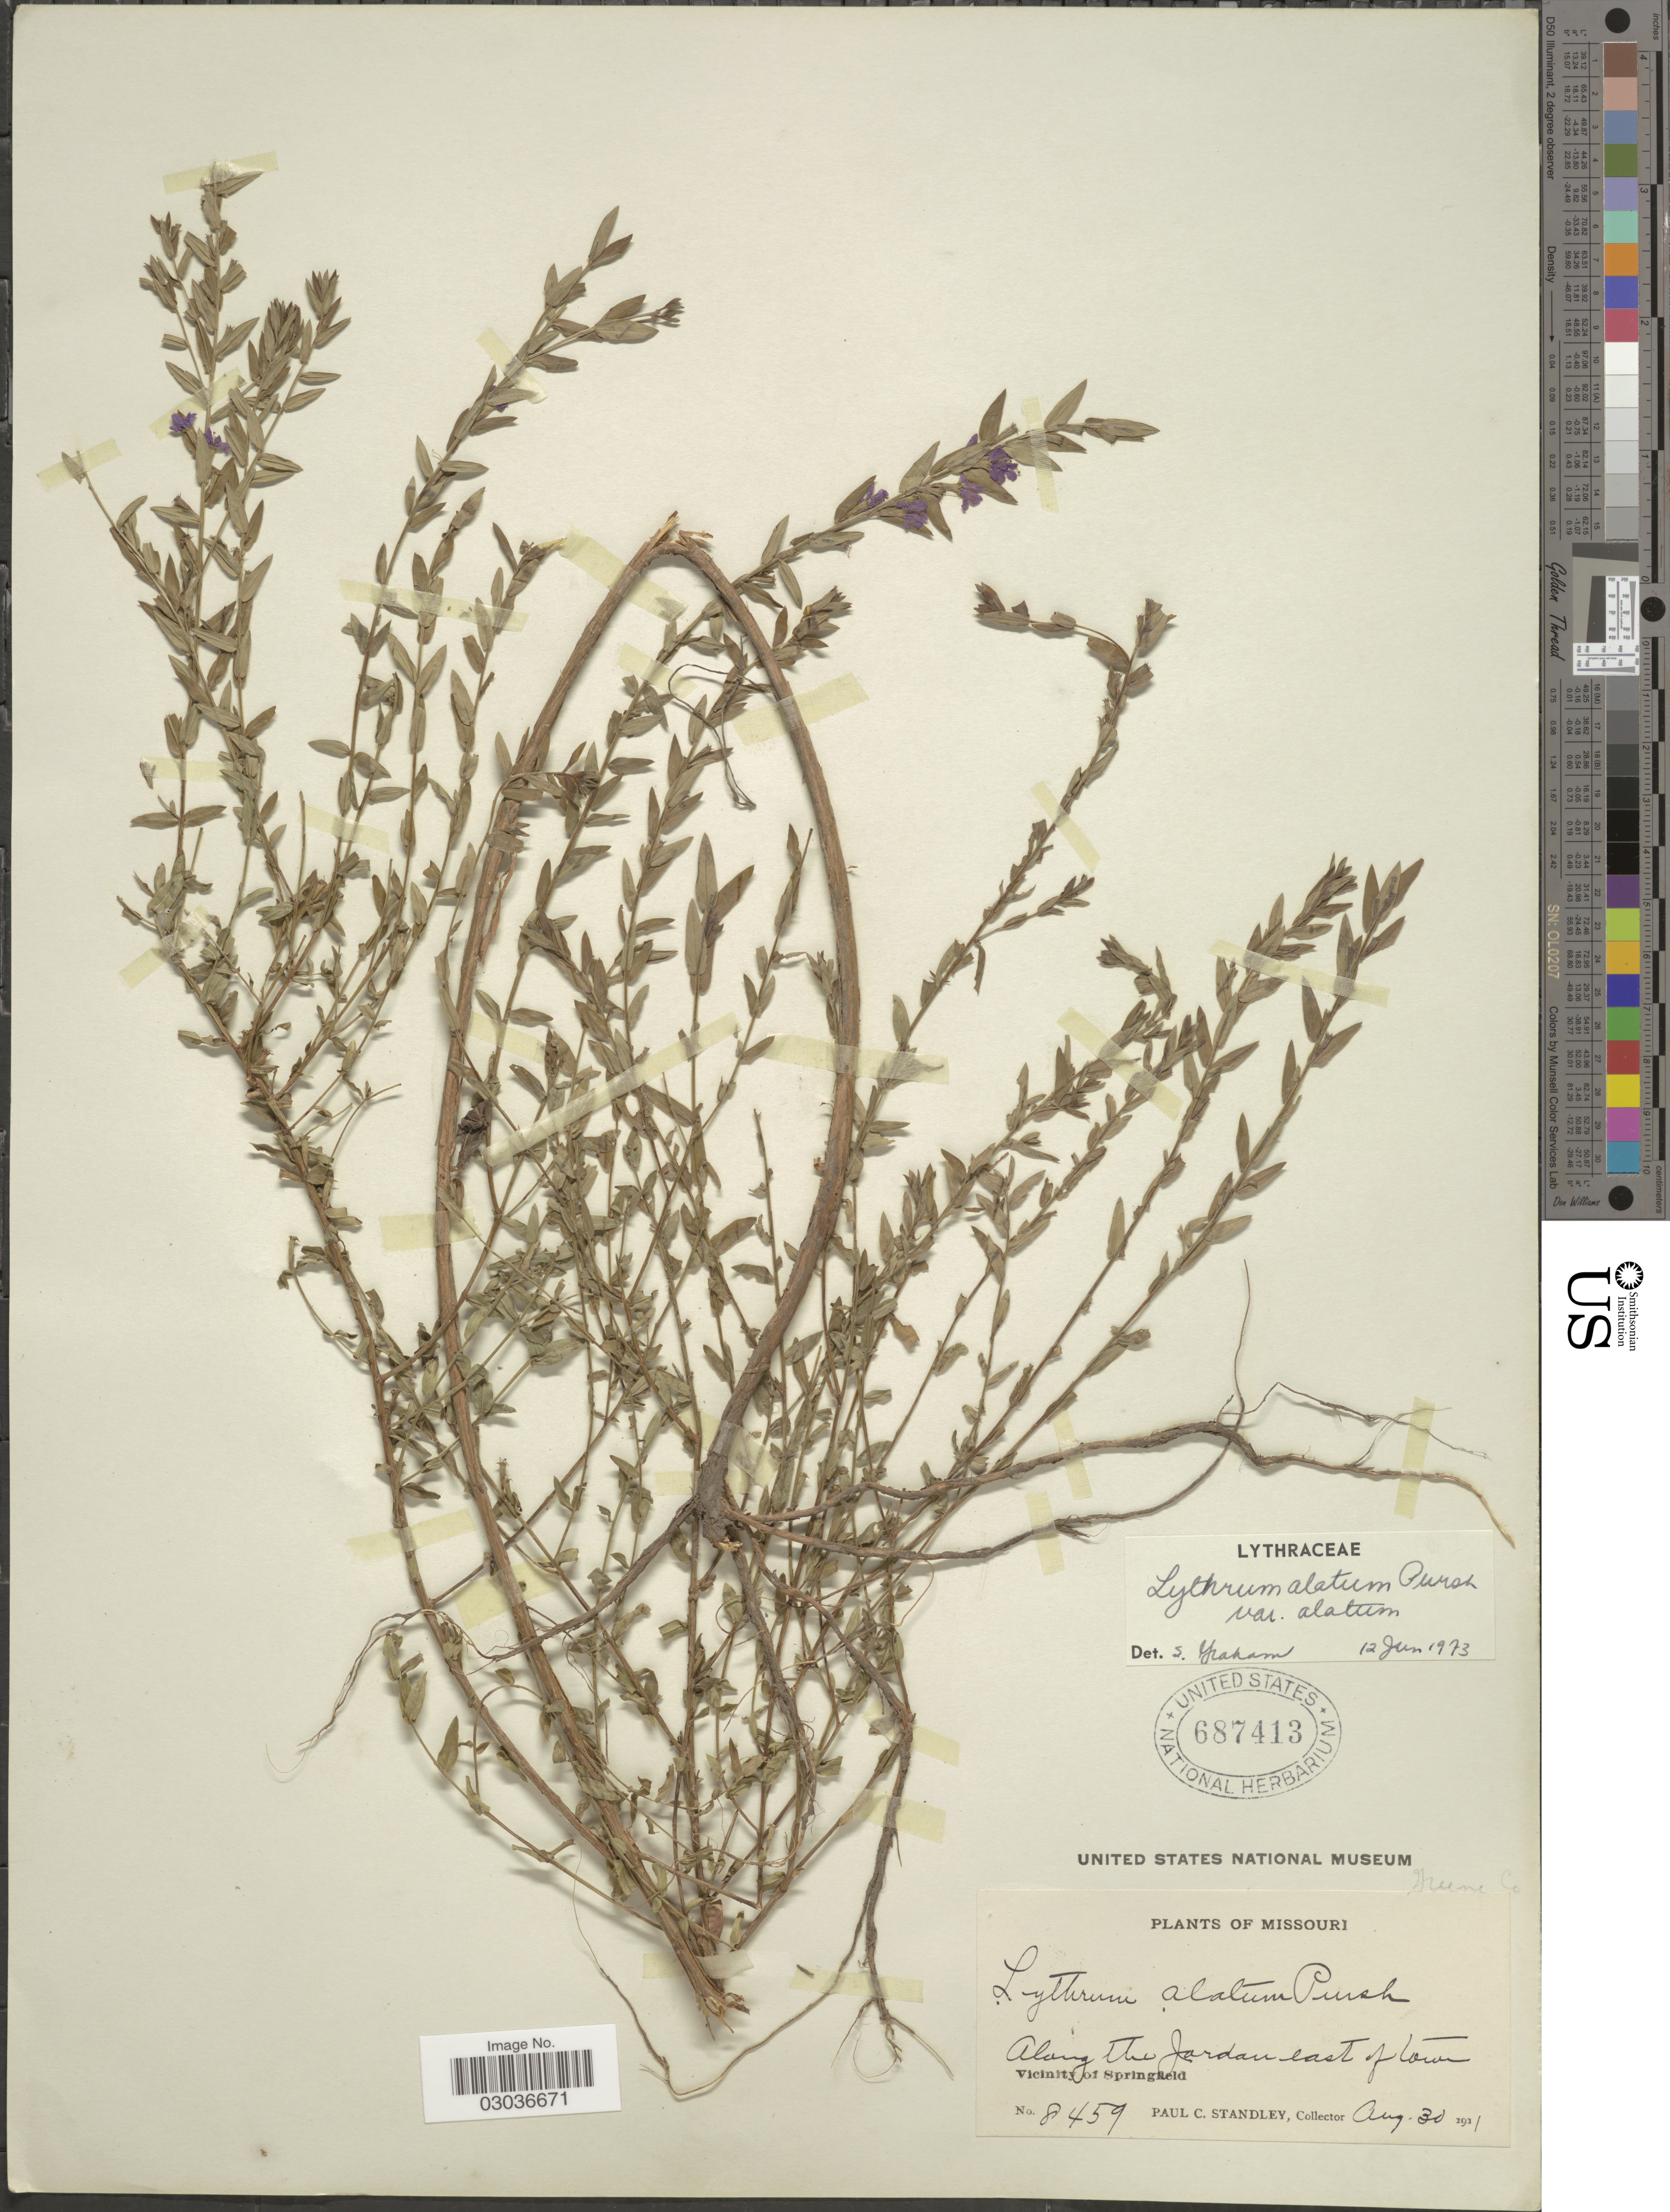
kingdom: Plantae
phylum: Tracheophyta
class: Magnoliopsida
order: Myrtales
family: Lythraceae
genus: Lythrum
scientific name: Lythrum alatum var. alatum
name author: Pursh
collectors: P. C. Standley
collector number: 8459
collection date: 1911-08-30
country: United States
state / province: Missouri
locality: Along the Jordan east of town. Vicinity of Springfield. Greene Co.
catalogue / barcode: US 687413